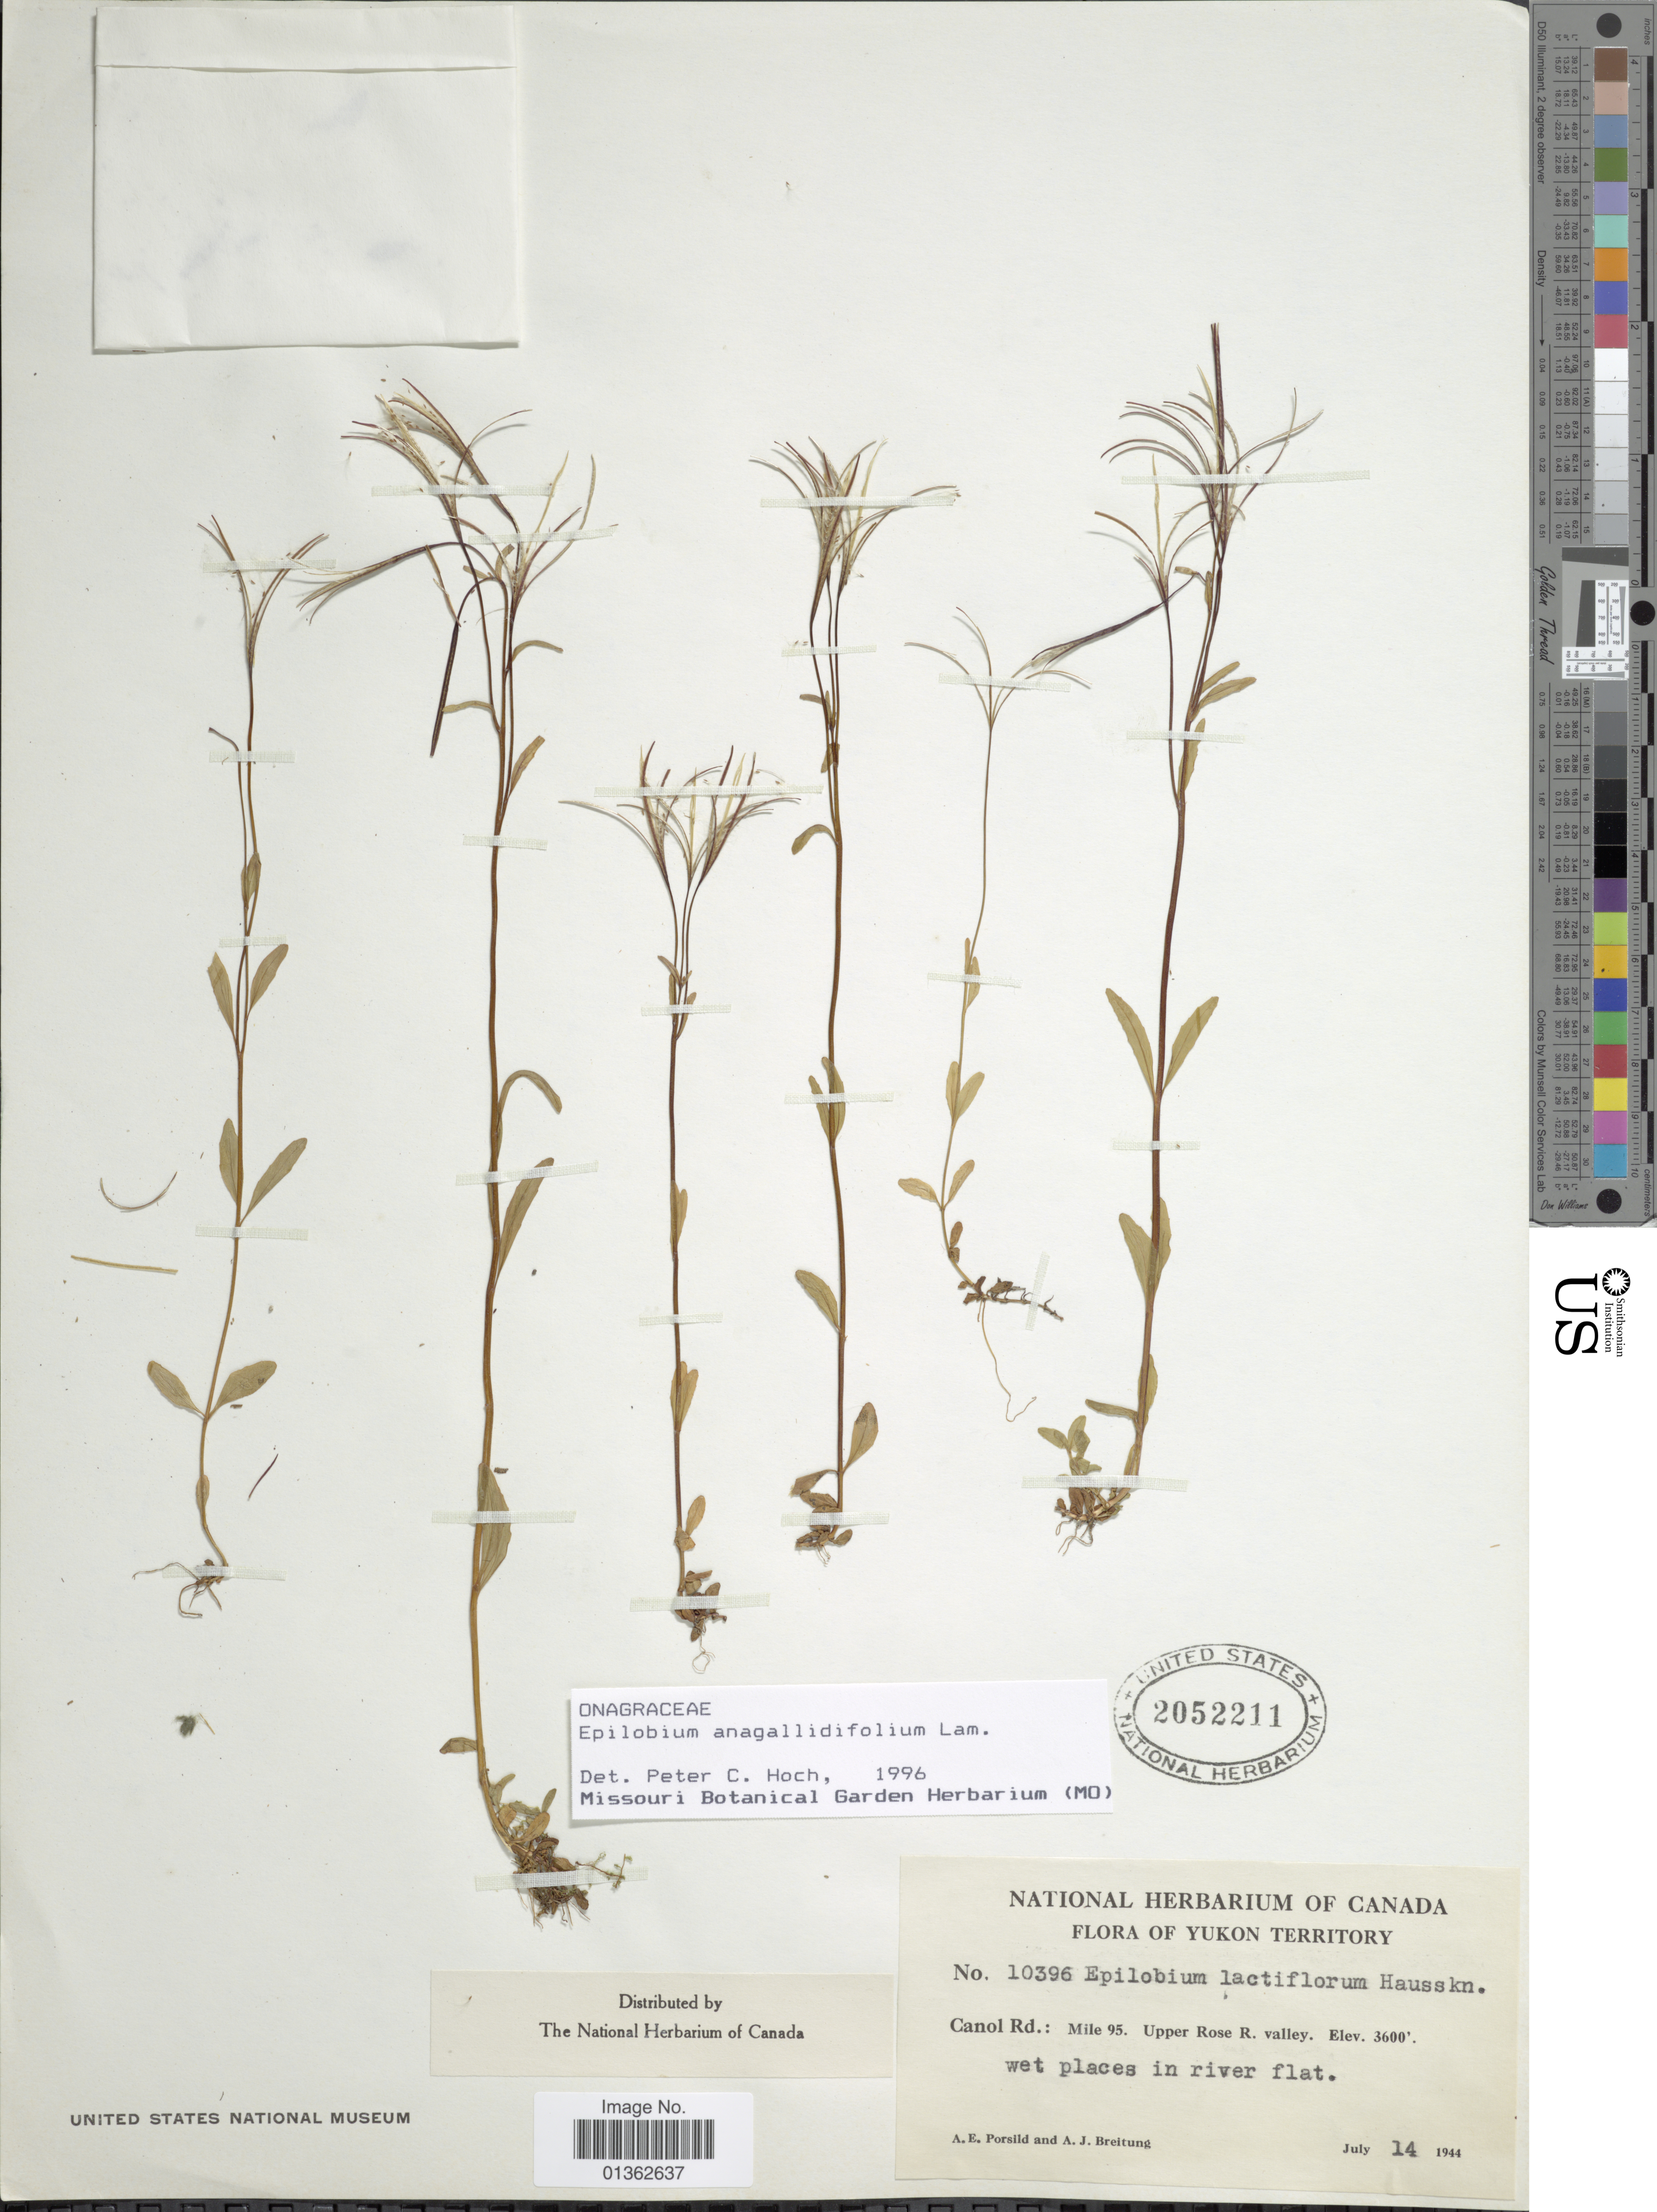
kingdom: Plantae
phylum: Tracheophyta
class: Magnoliopsida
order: Myrtales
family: Onagraceae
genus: Epilobium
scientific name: Epilobium anagallidifolium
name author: Lam.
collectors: A. E. Porsild & A. Breitung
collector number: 10396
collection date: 1944-07-14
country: Canada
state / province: Yukon Territory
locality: Canol Rd.: Mile 95. Upper Rose R. valley.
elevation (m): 1097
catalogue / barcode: US 2052211